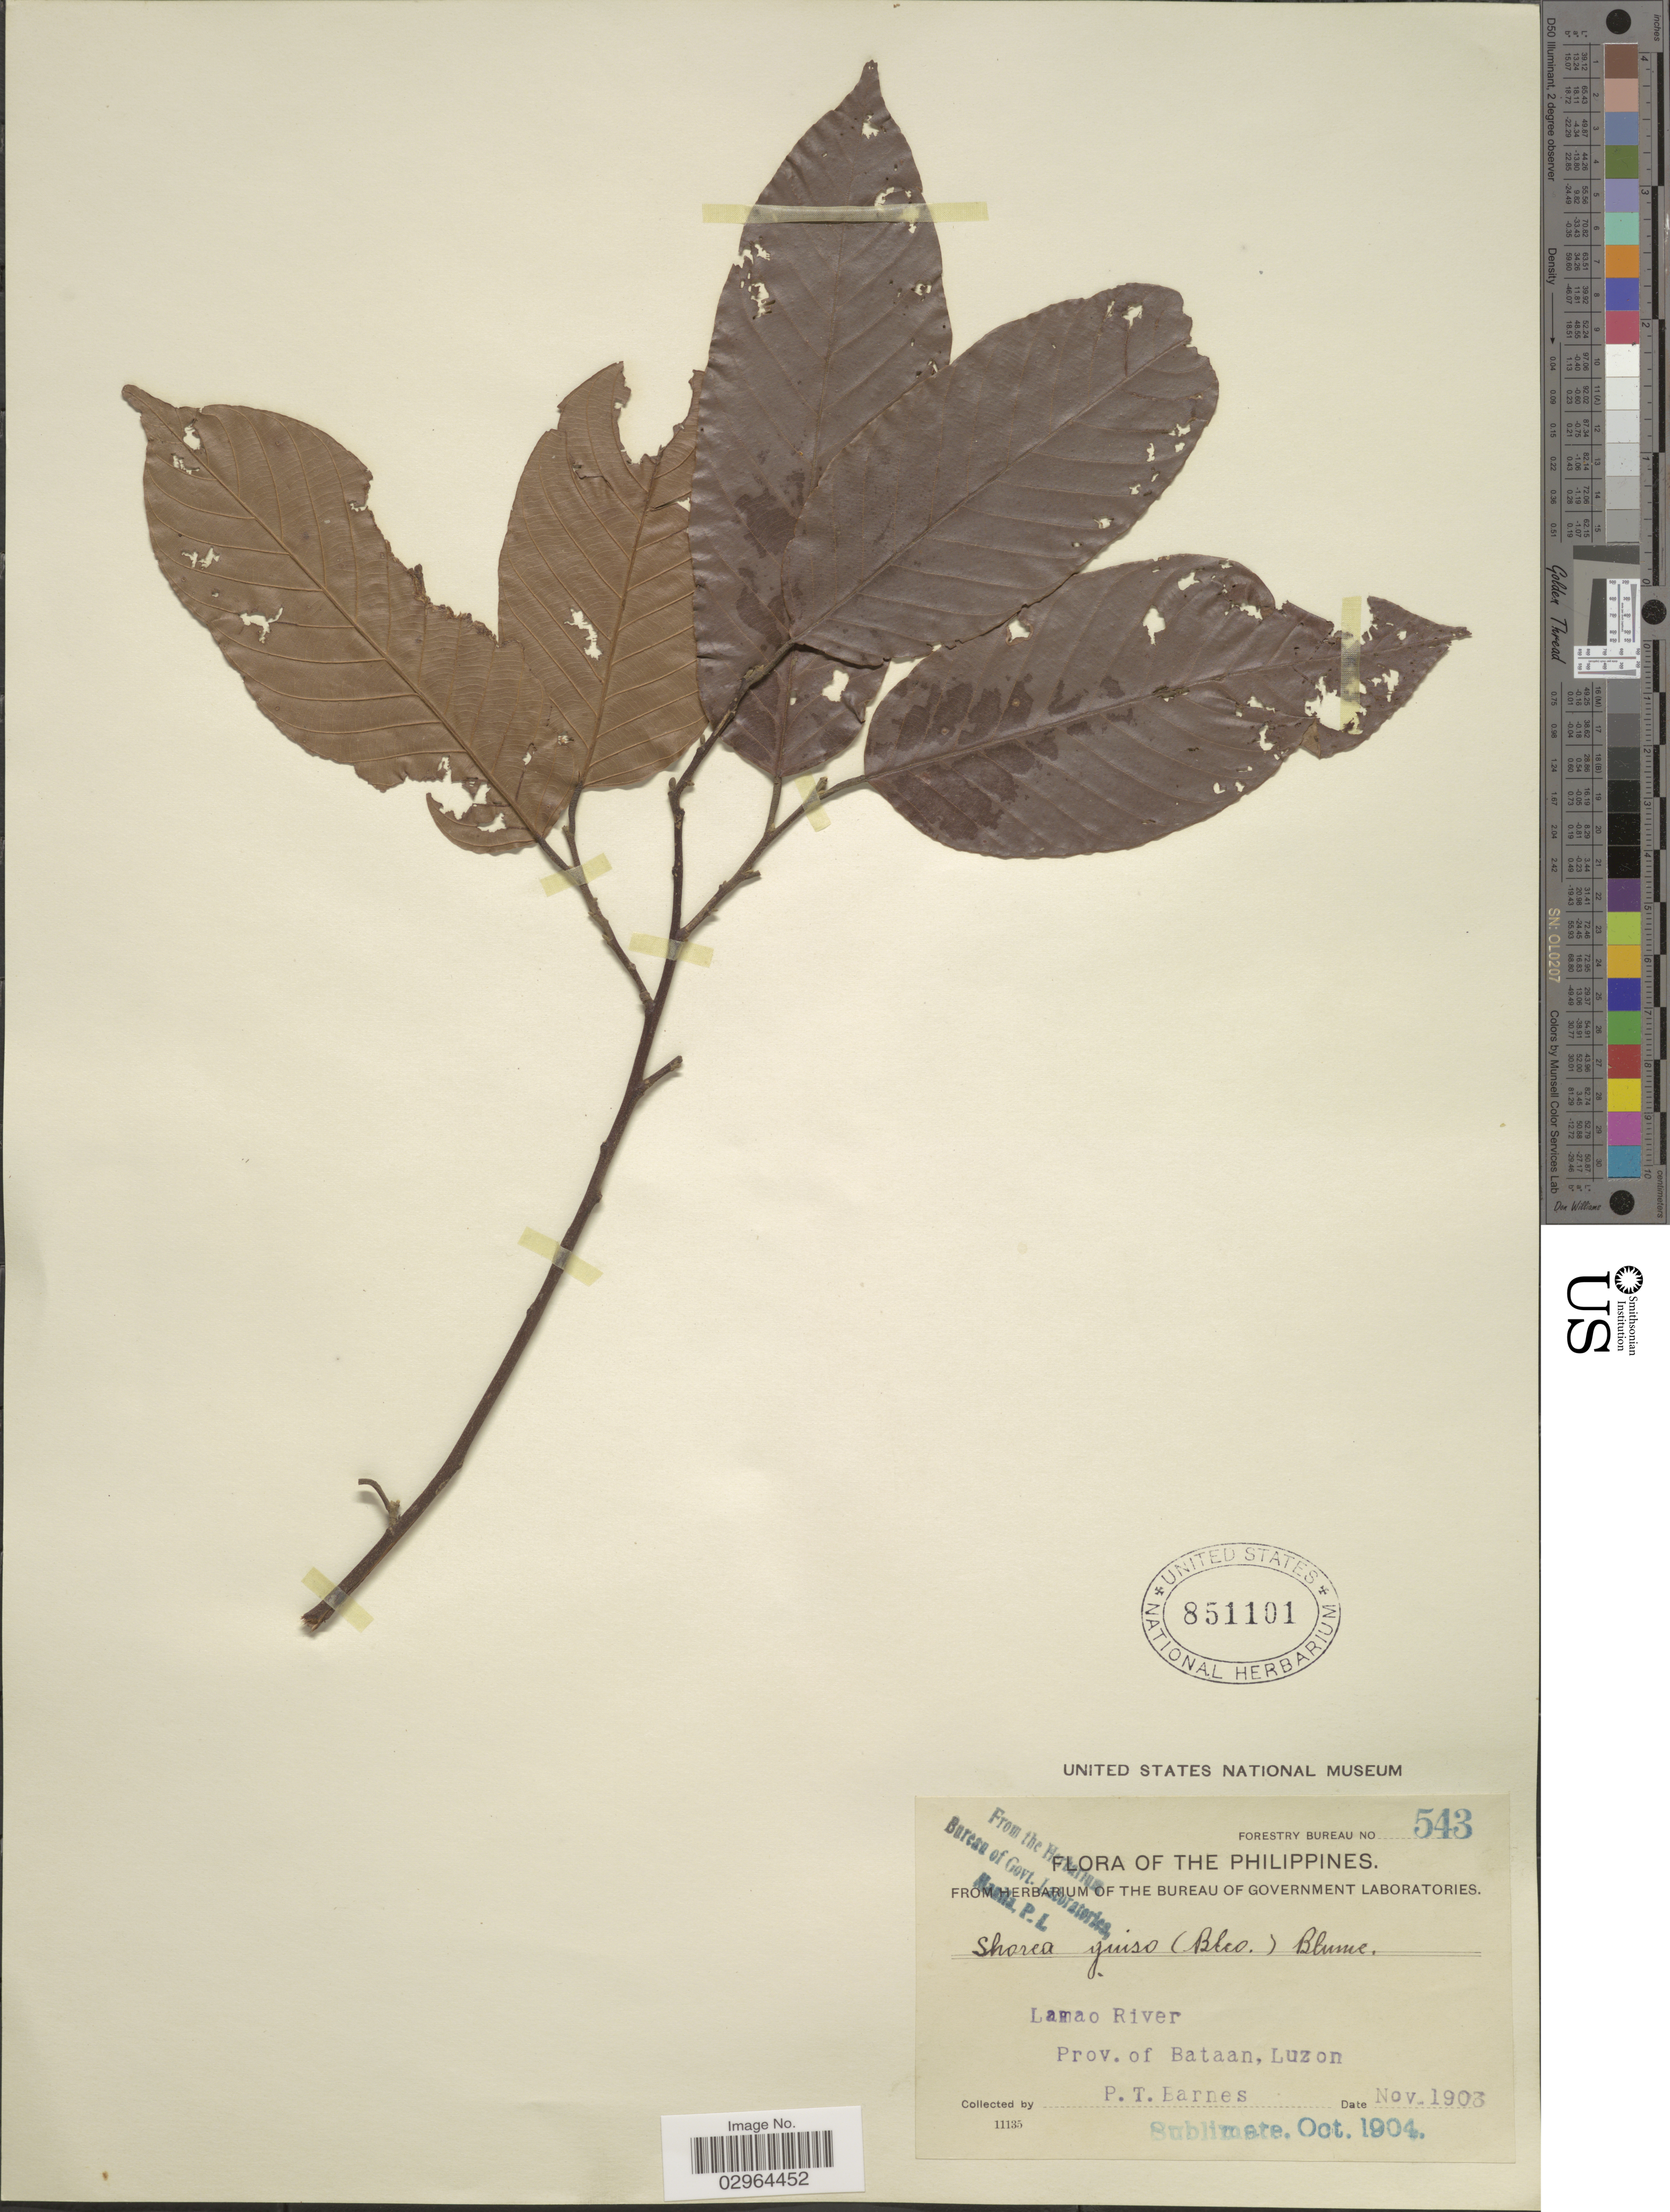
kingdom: Plantae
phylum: Tracheophyta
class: Magnoliopsida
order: Malvales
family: Dipterocarpaceae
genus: Shorea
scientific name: Shorea guiso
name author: (Blanco) Blume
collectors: P. Barnes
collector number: Forestry Bureau 543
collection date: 1903-11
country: Philippines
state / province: Central Luzon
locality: Lamao River, Prov. of Bataan, Luzon.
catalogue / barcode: US 851101